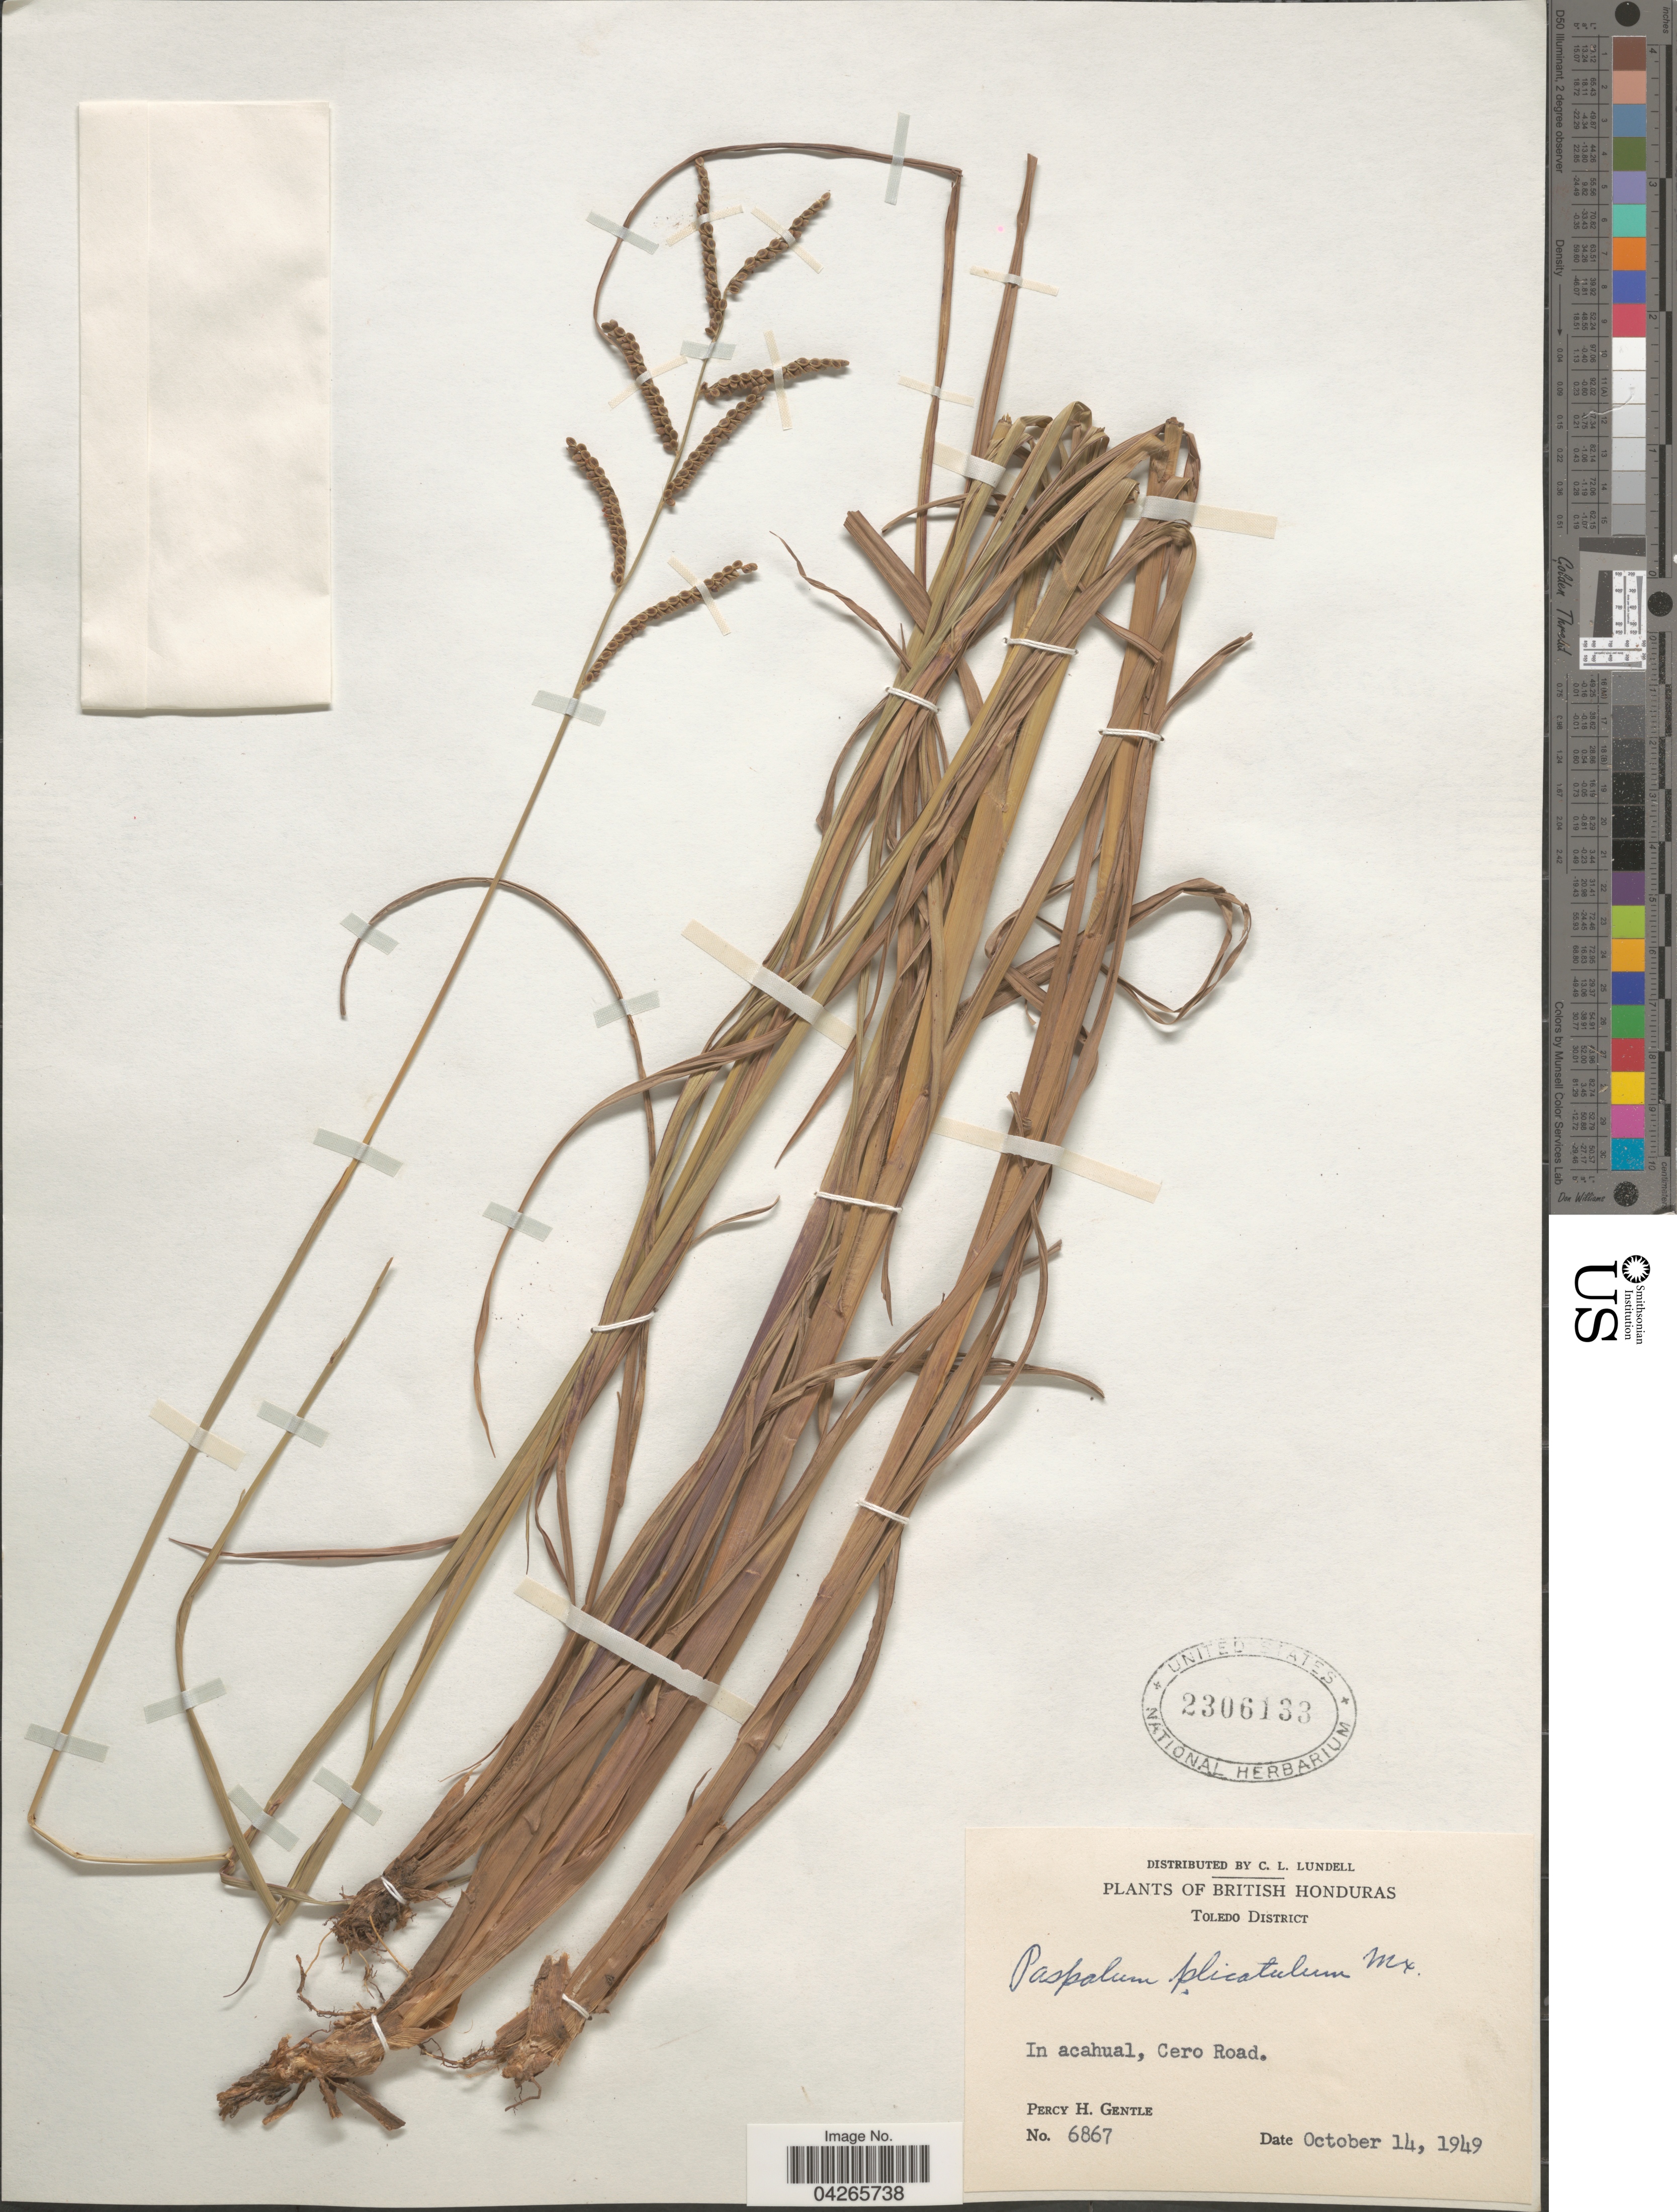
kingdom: Plantae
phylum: Tracheophyta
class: Liliopsida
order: Poales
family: Poaceae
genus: Paspalum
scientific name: Paspalum plicatulum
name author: Michx.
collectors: P. H. Gentle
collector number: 6867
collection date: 1949-10-14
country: Belize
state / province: Toledo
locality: British Honduras. Toledo District. In acahual, Cero Road.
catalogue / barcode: US 2306133